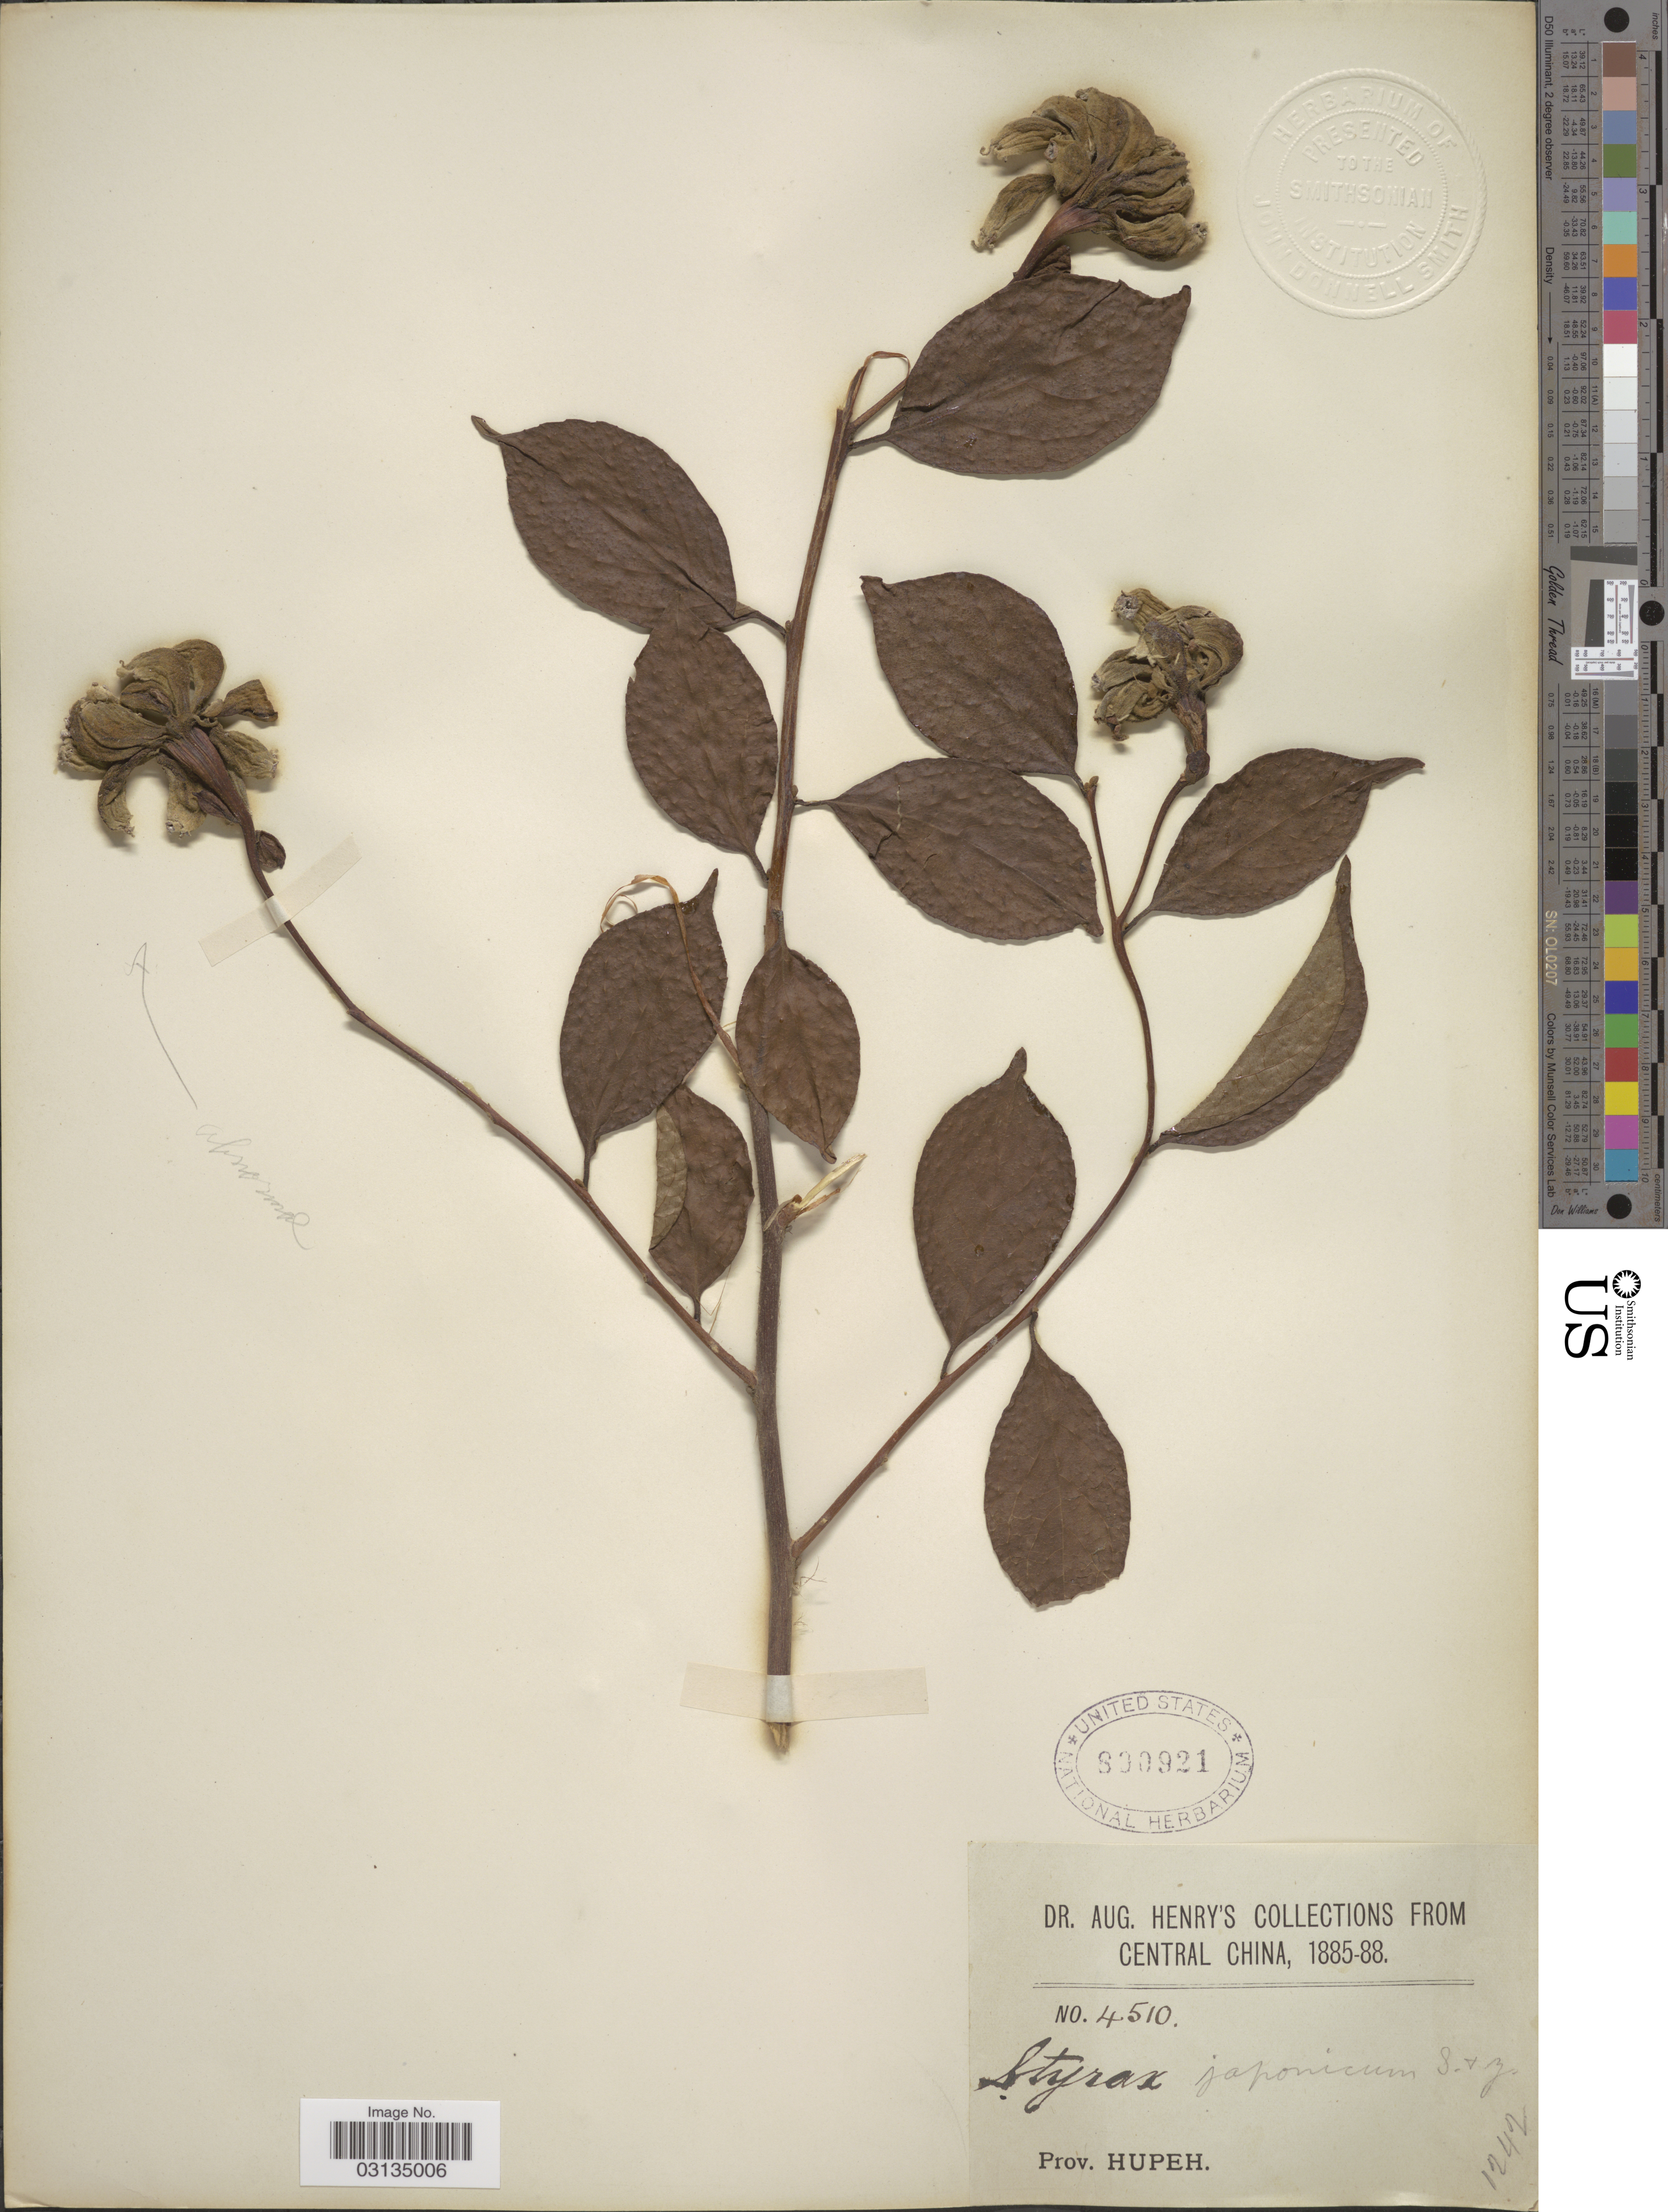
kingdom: Plantae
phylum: Tracheophyta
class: Magnoliopsida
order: Ericales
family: Styracaceae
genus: Styrax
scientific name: Styrax japonicus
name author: Siebold & Zucc.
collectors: A. Henry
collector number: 4510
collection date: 1885/1888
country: China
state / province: Hubei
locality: Central China, Prov. Hupeh.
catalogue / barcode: US 800921